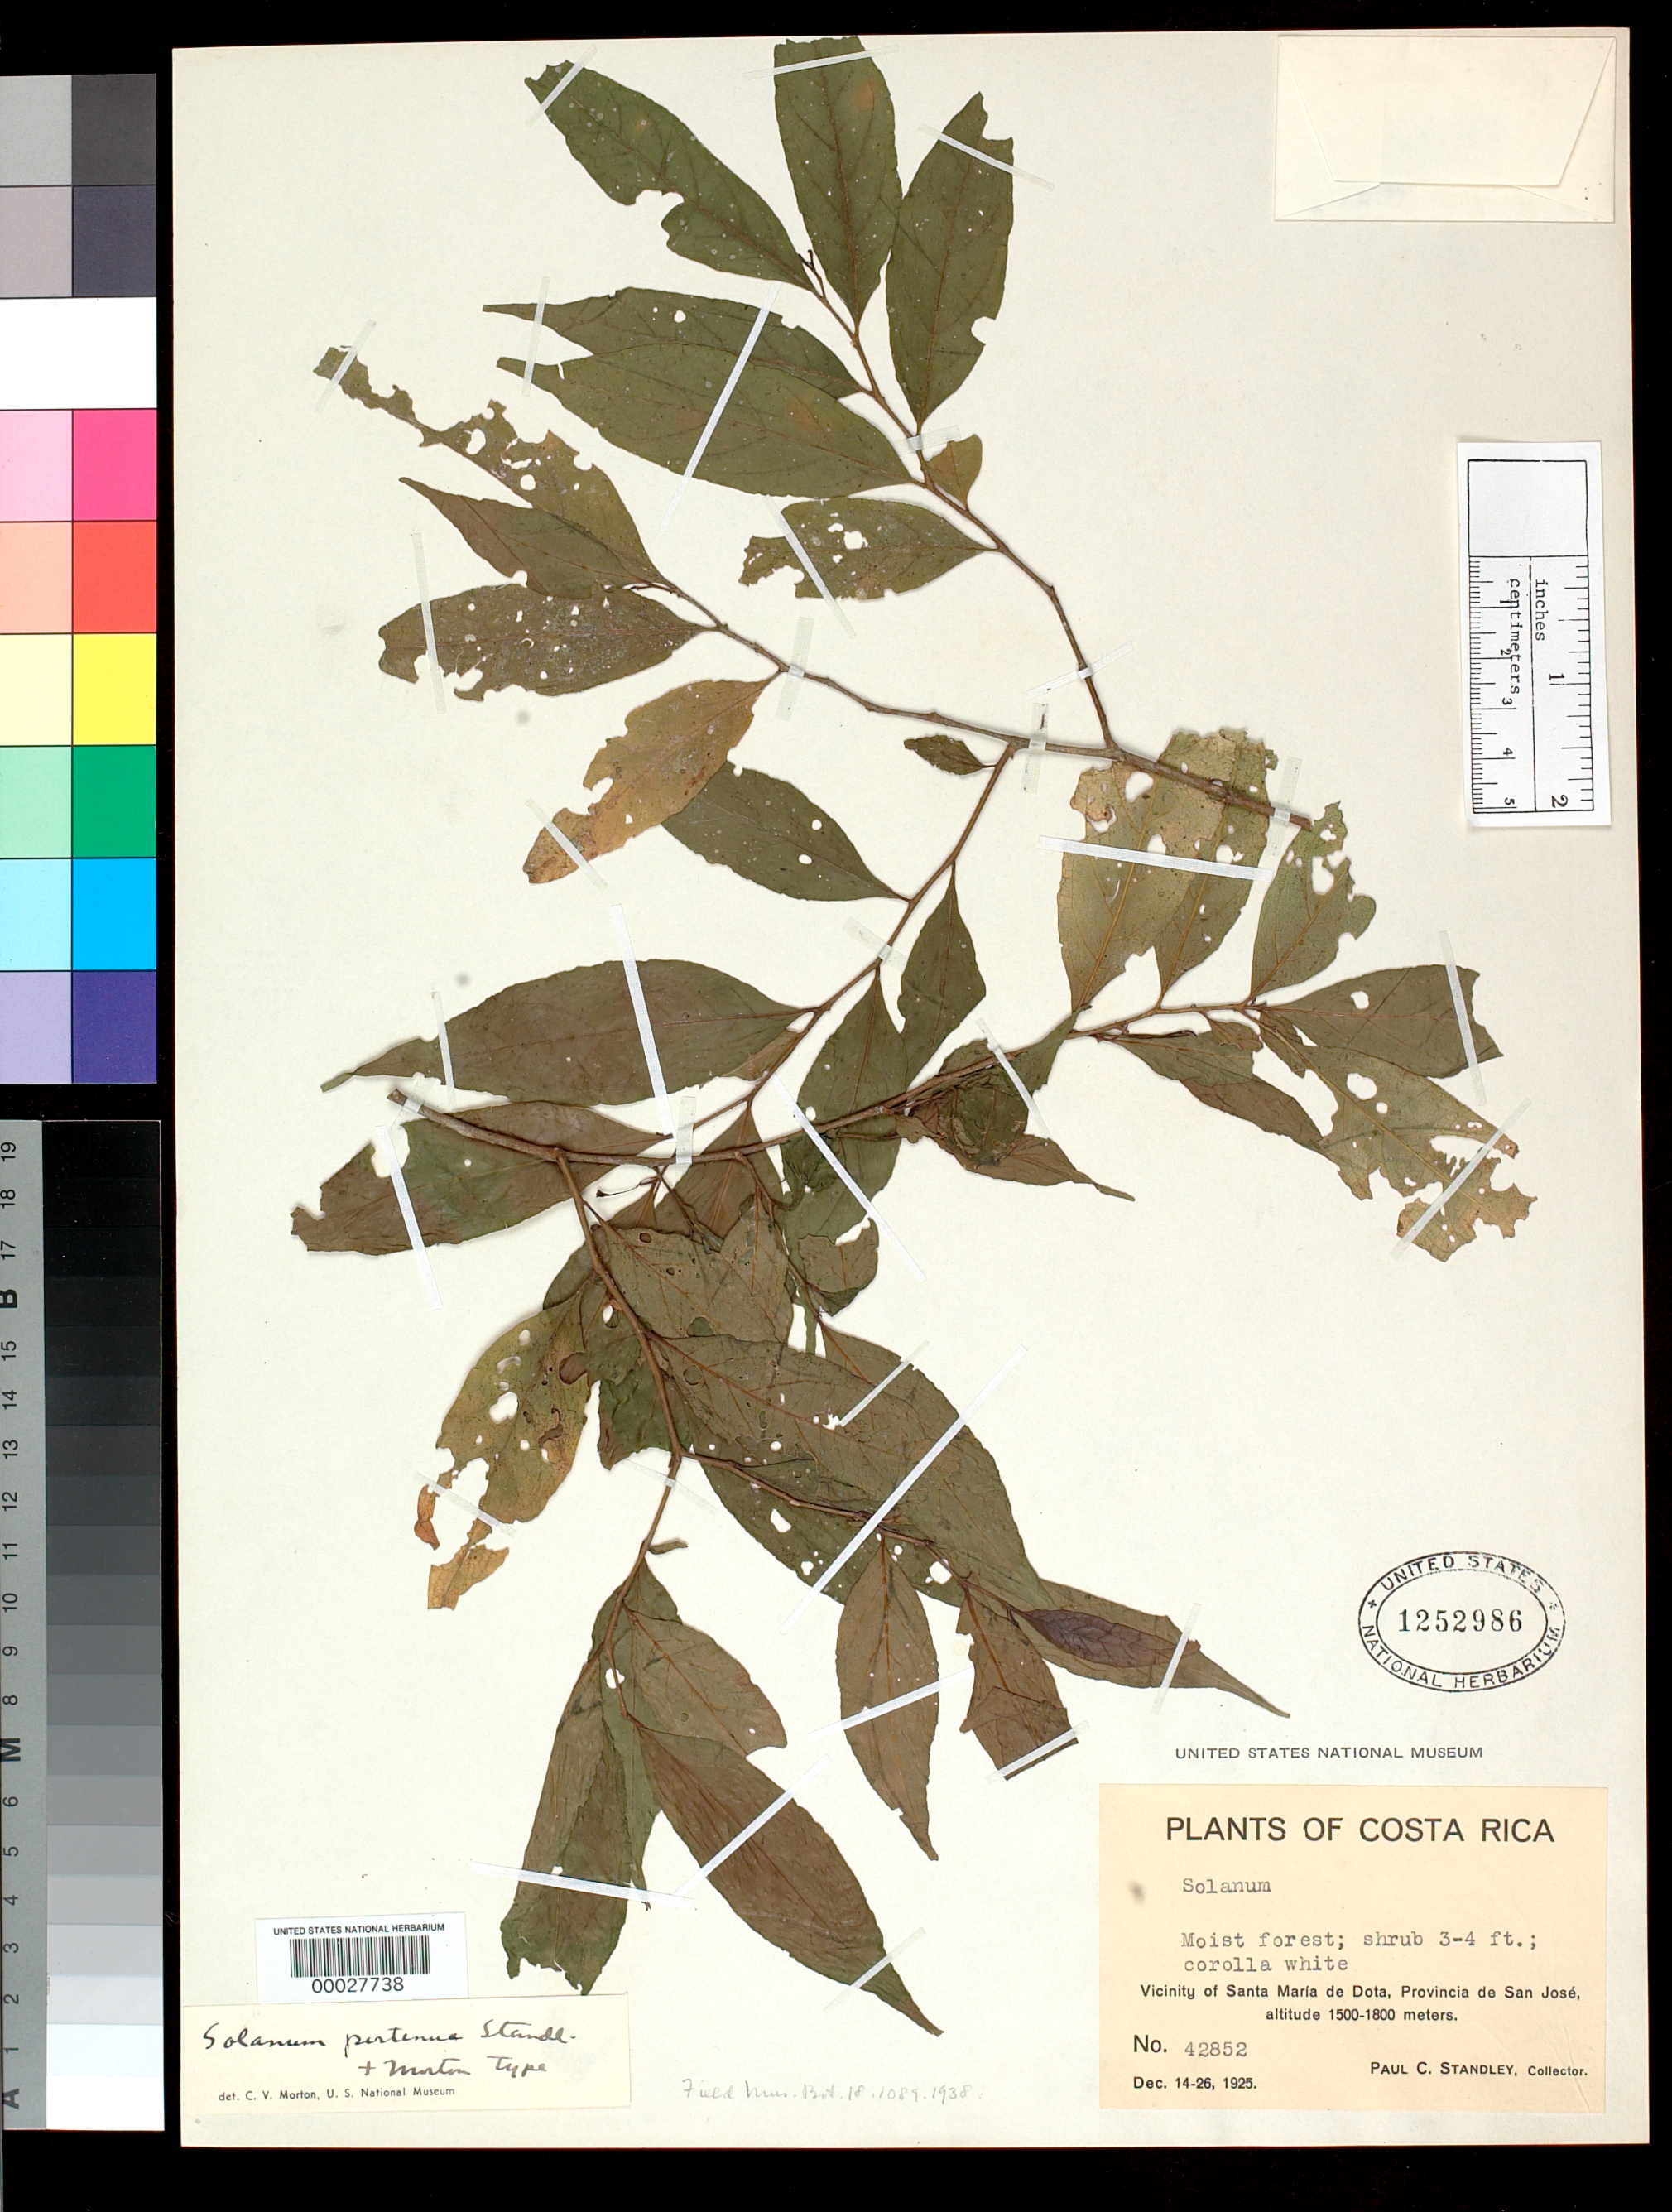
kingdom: Plantae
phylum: Tracheophyta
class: Magnoliopsida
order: Solanales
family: Solanaceae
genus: Solanum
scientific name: Solanum pertenue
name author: Standl. & C.V. Morton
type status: Holotype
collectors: P. C. Standley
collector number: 42852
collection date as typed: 14 Dec 1925 to 26 Dec 1925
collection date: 1925-12-14/1925-12-26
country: Costa Rica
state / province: San José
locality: Vicinity of Santa Maria de Dota.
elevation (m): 1500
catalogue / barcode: US 1252986